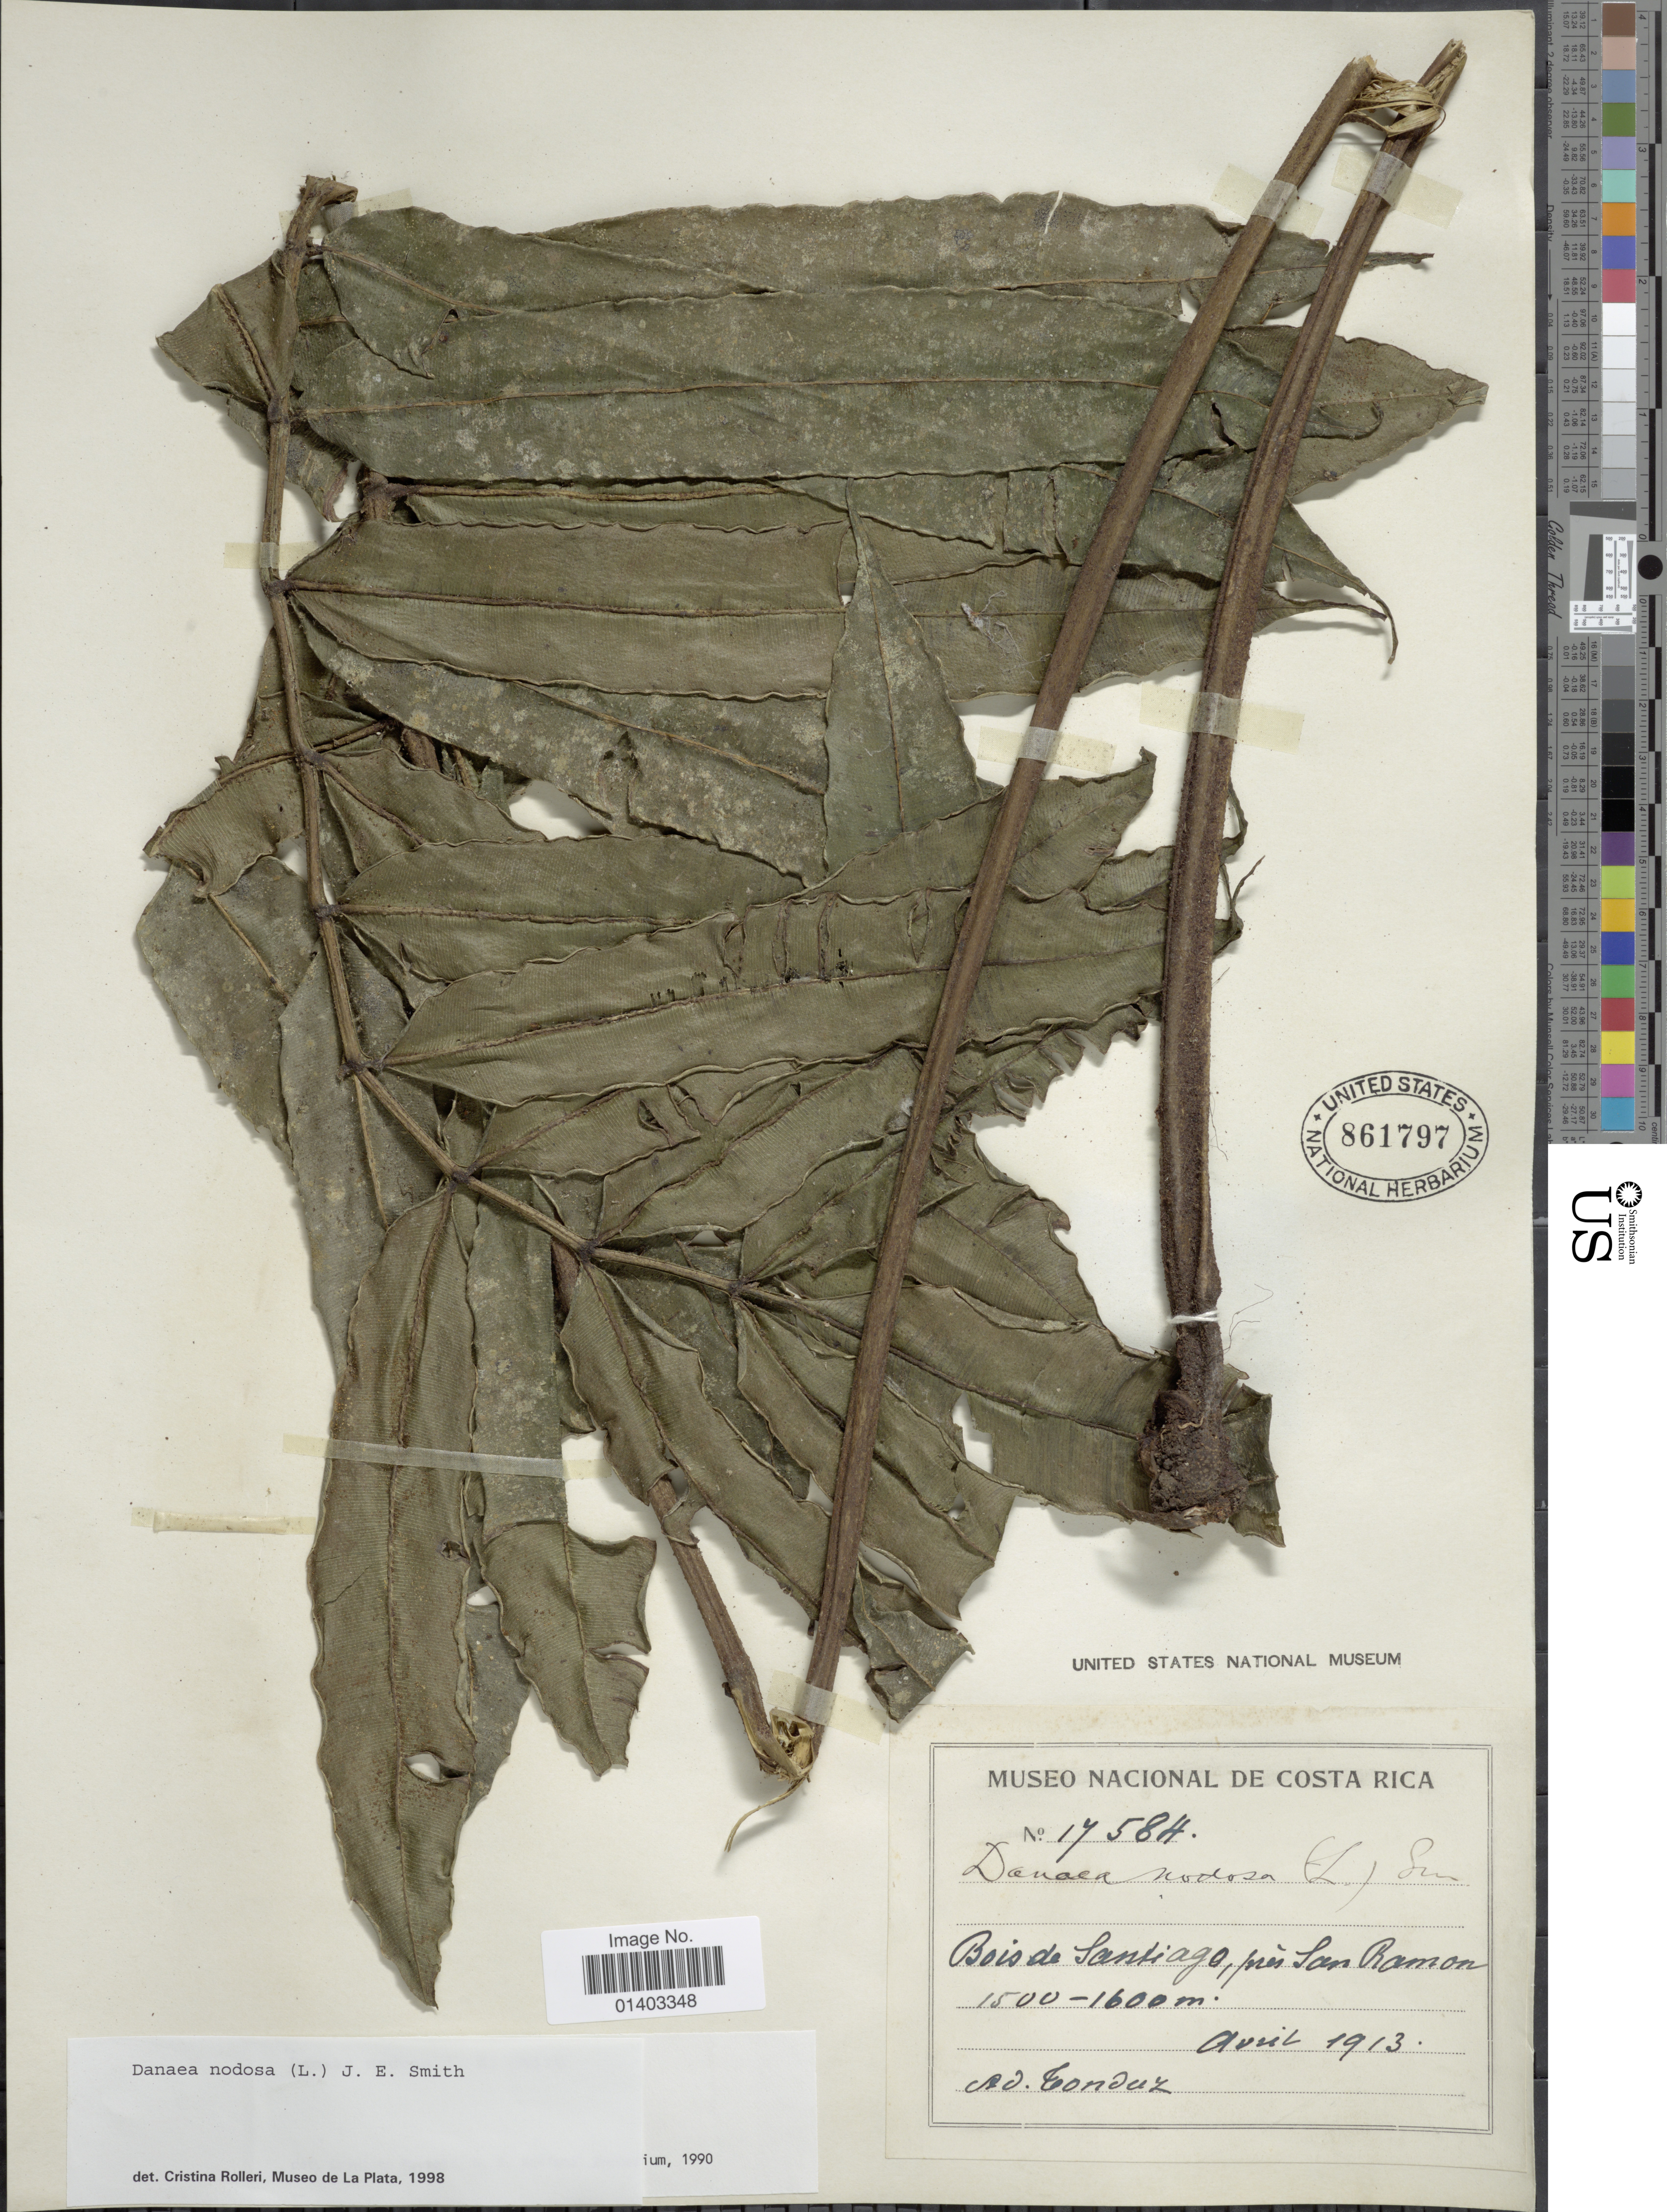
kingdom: Plantae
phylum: Tracheophyta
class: Polypodiopsida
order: Marattiales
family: Marattiaceae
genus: Danaea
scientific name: Danaea nodosa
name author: (L.) Sm.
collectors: A. Tonduz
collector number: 17584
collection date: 1913-04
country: Costa Rica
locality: Bois de Santiago, pres San Ramon.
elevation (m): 1500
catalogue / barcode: US 861797